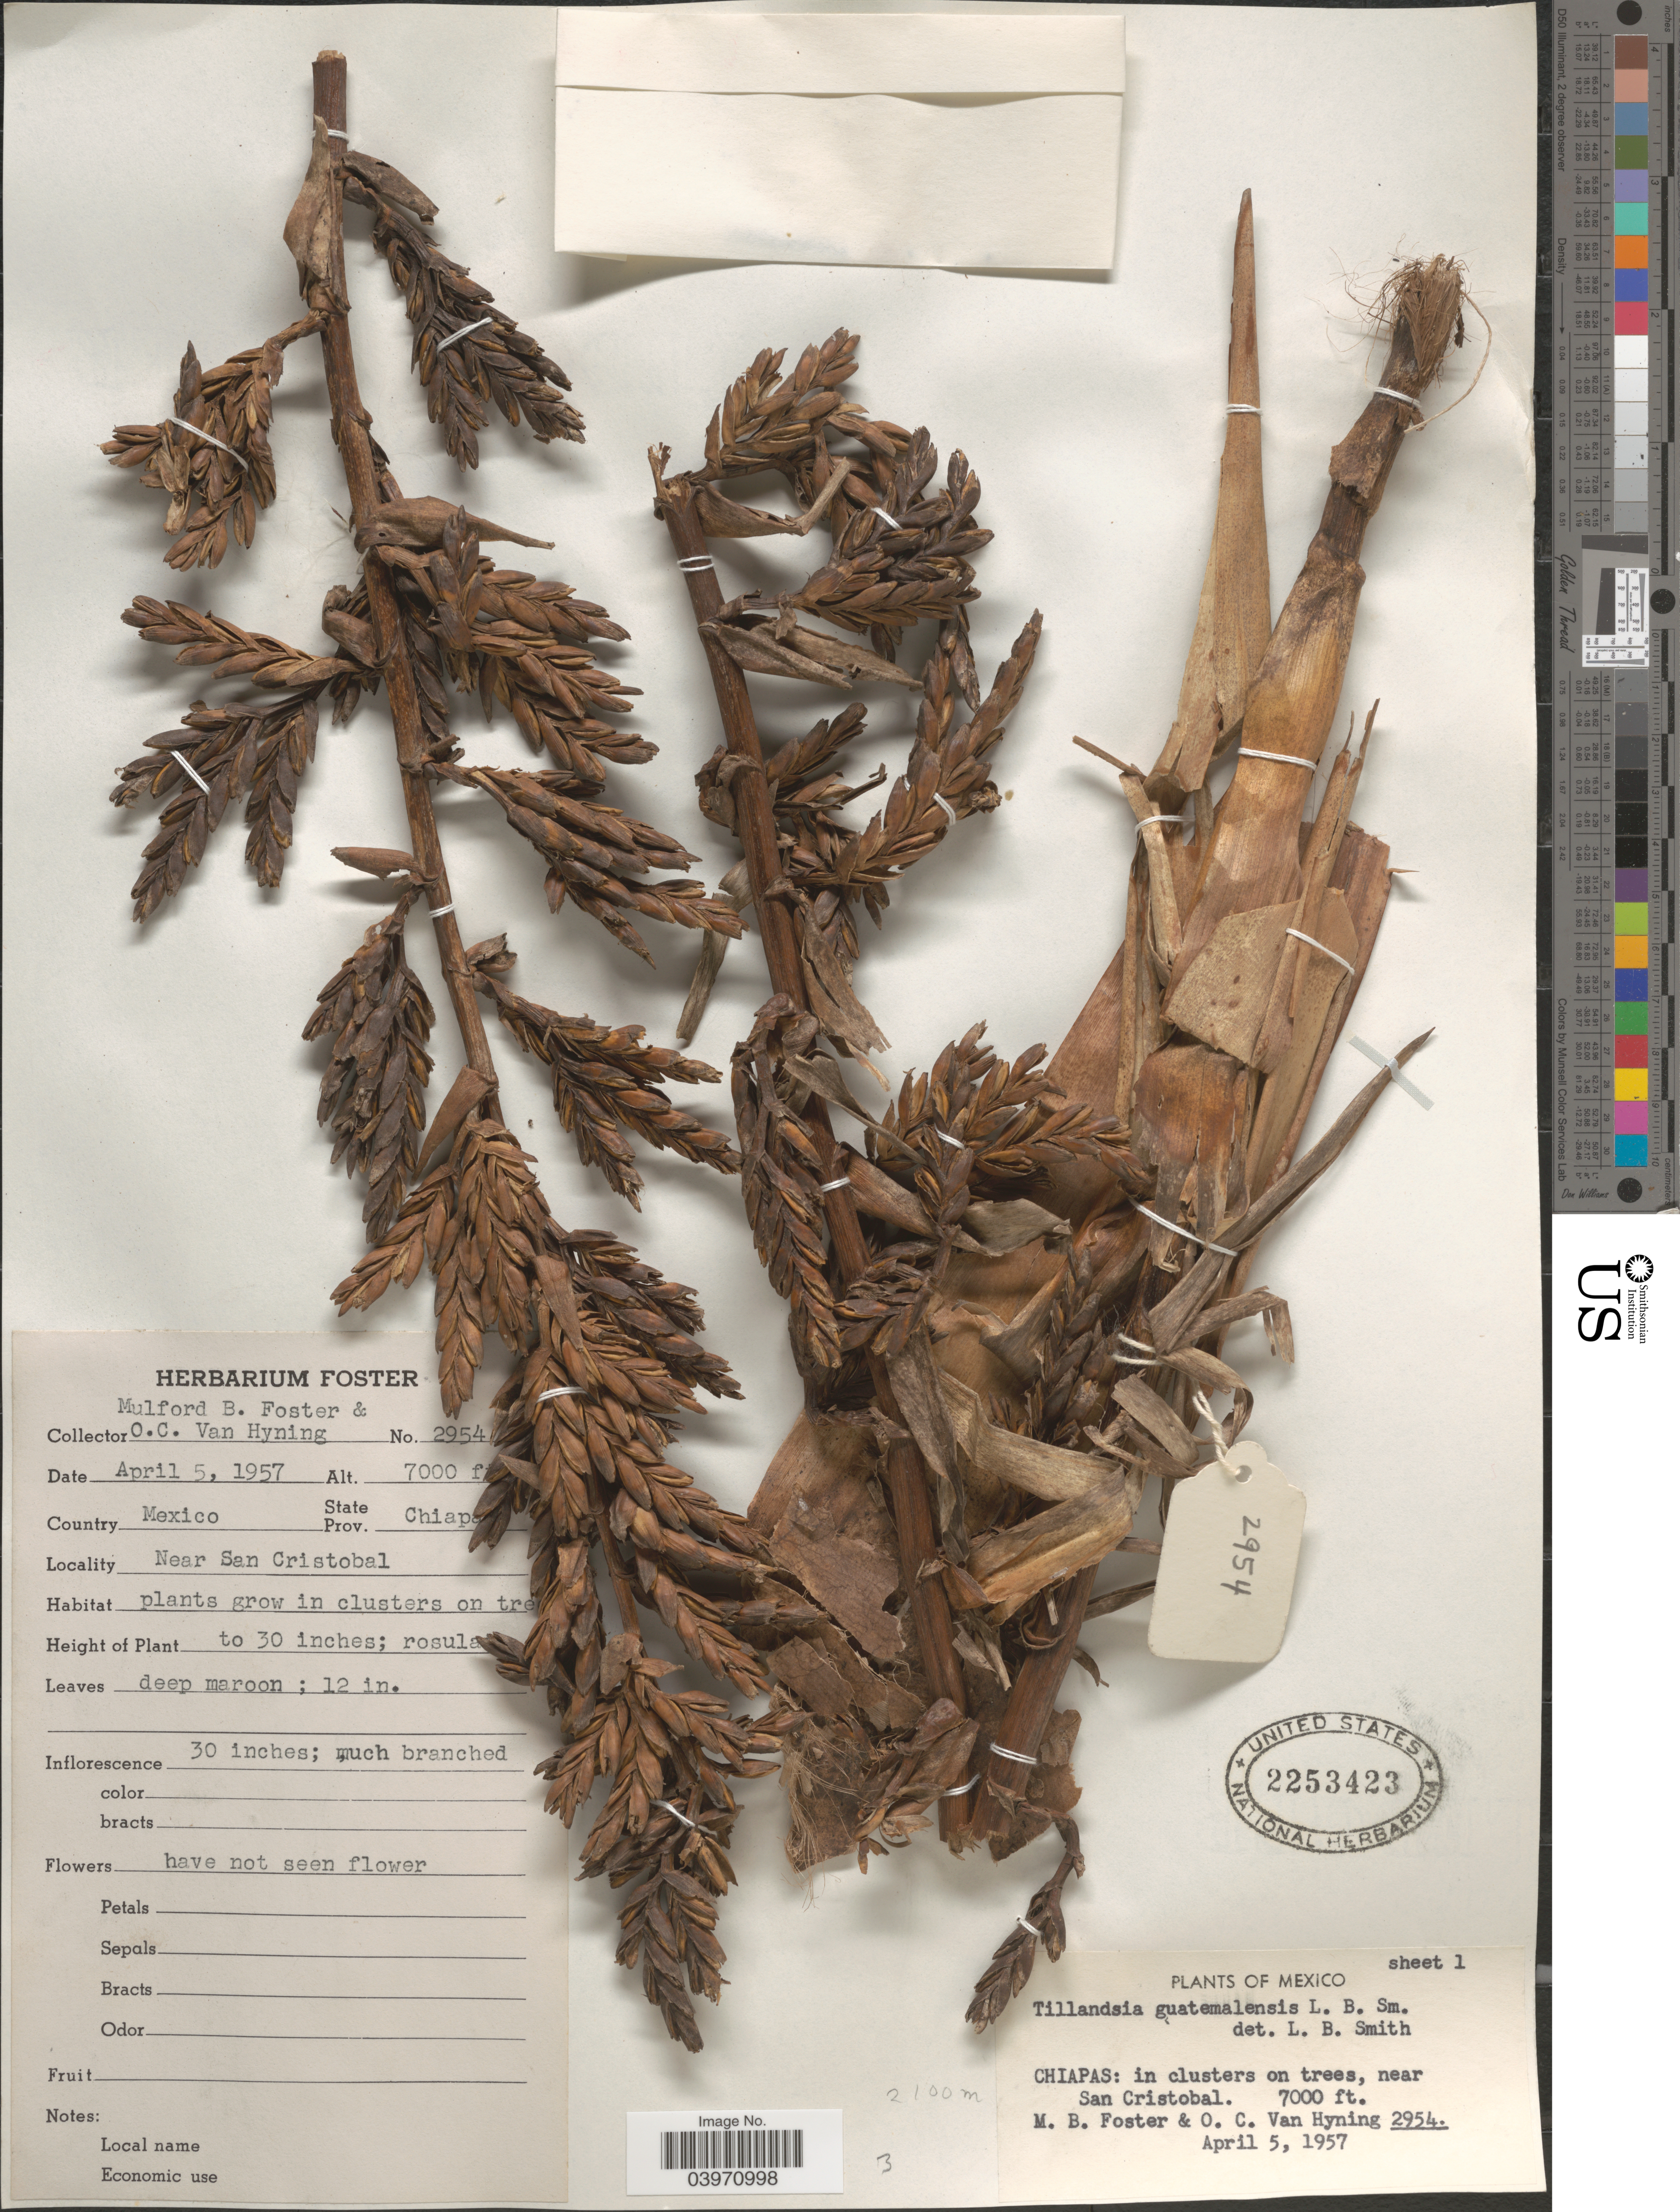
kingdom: Plantae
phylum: Tracheophyta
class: Liliopsida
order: Poales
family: Bromeliaceae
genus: Tillandsia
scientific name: Tillandsia guatemalensis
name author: L.B. Sm.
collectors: M. B. Foster & O. Van Hyning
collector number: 2954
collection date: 1957-04-05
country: Mexico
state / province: Chiapas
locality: Near San Cristobal.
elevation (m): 2134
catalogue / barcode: US 2253423